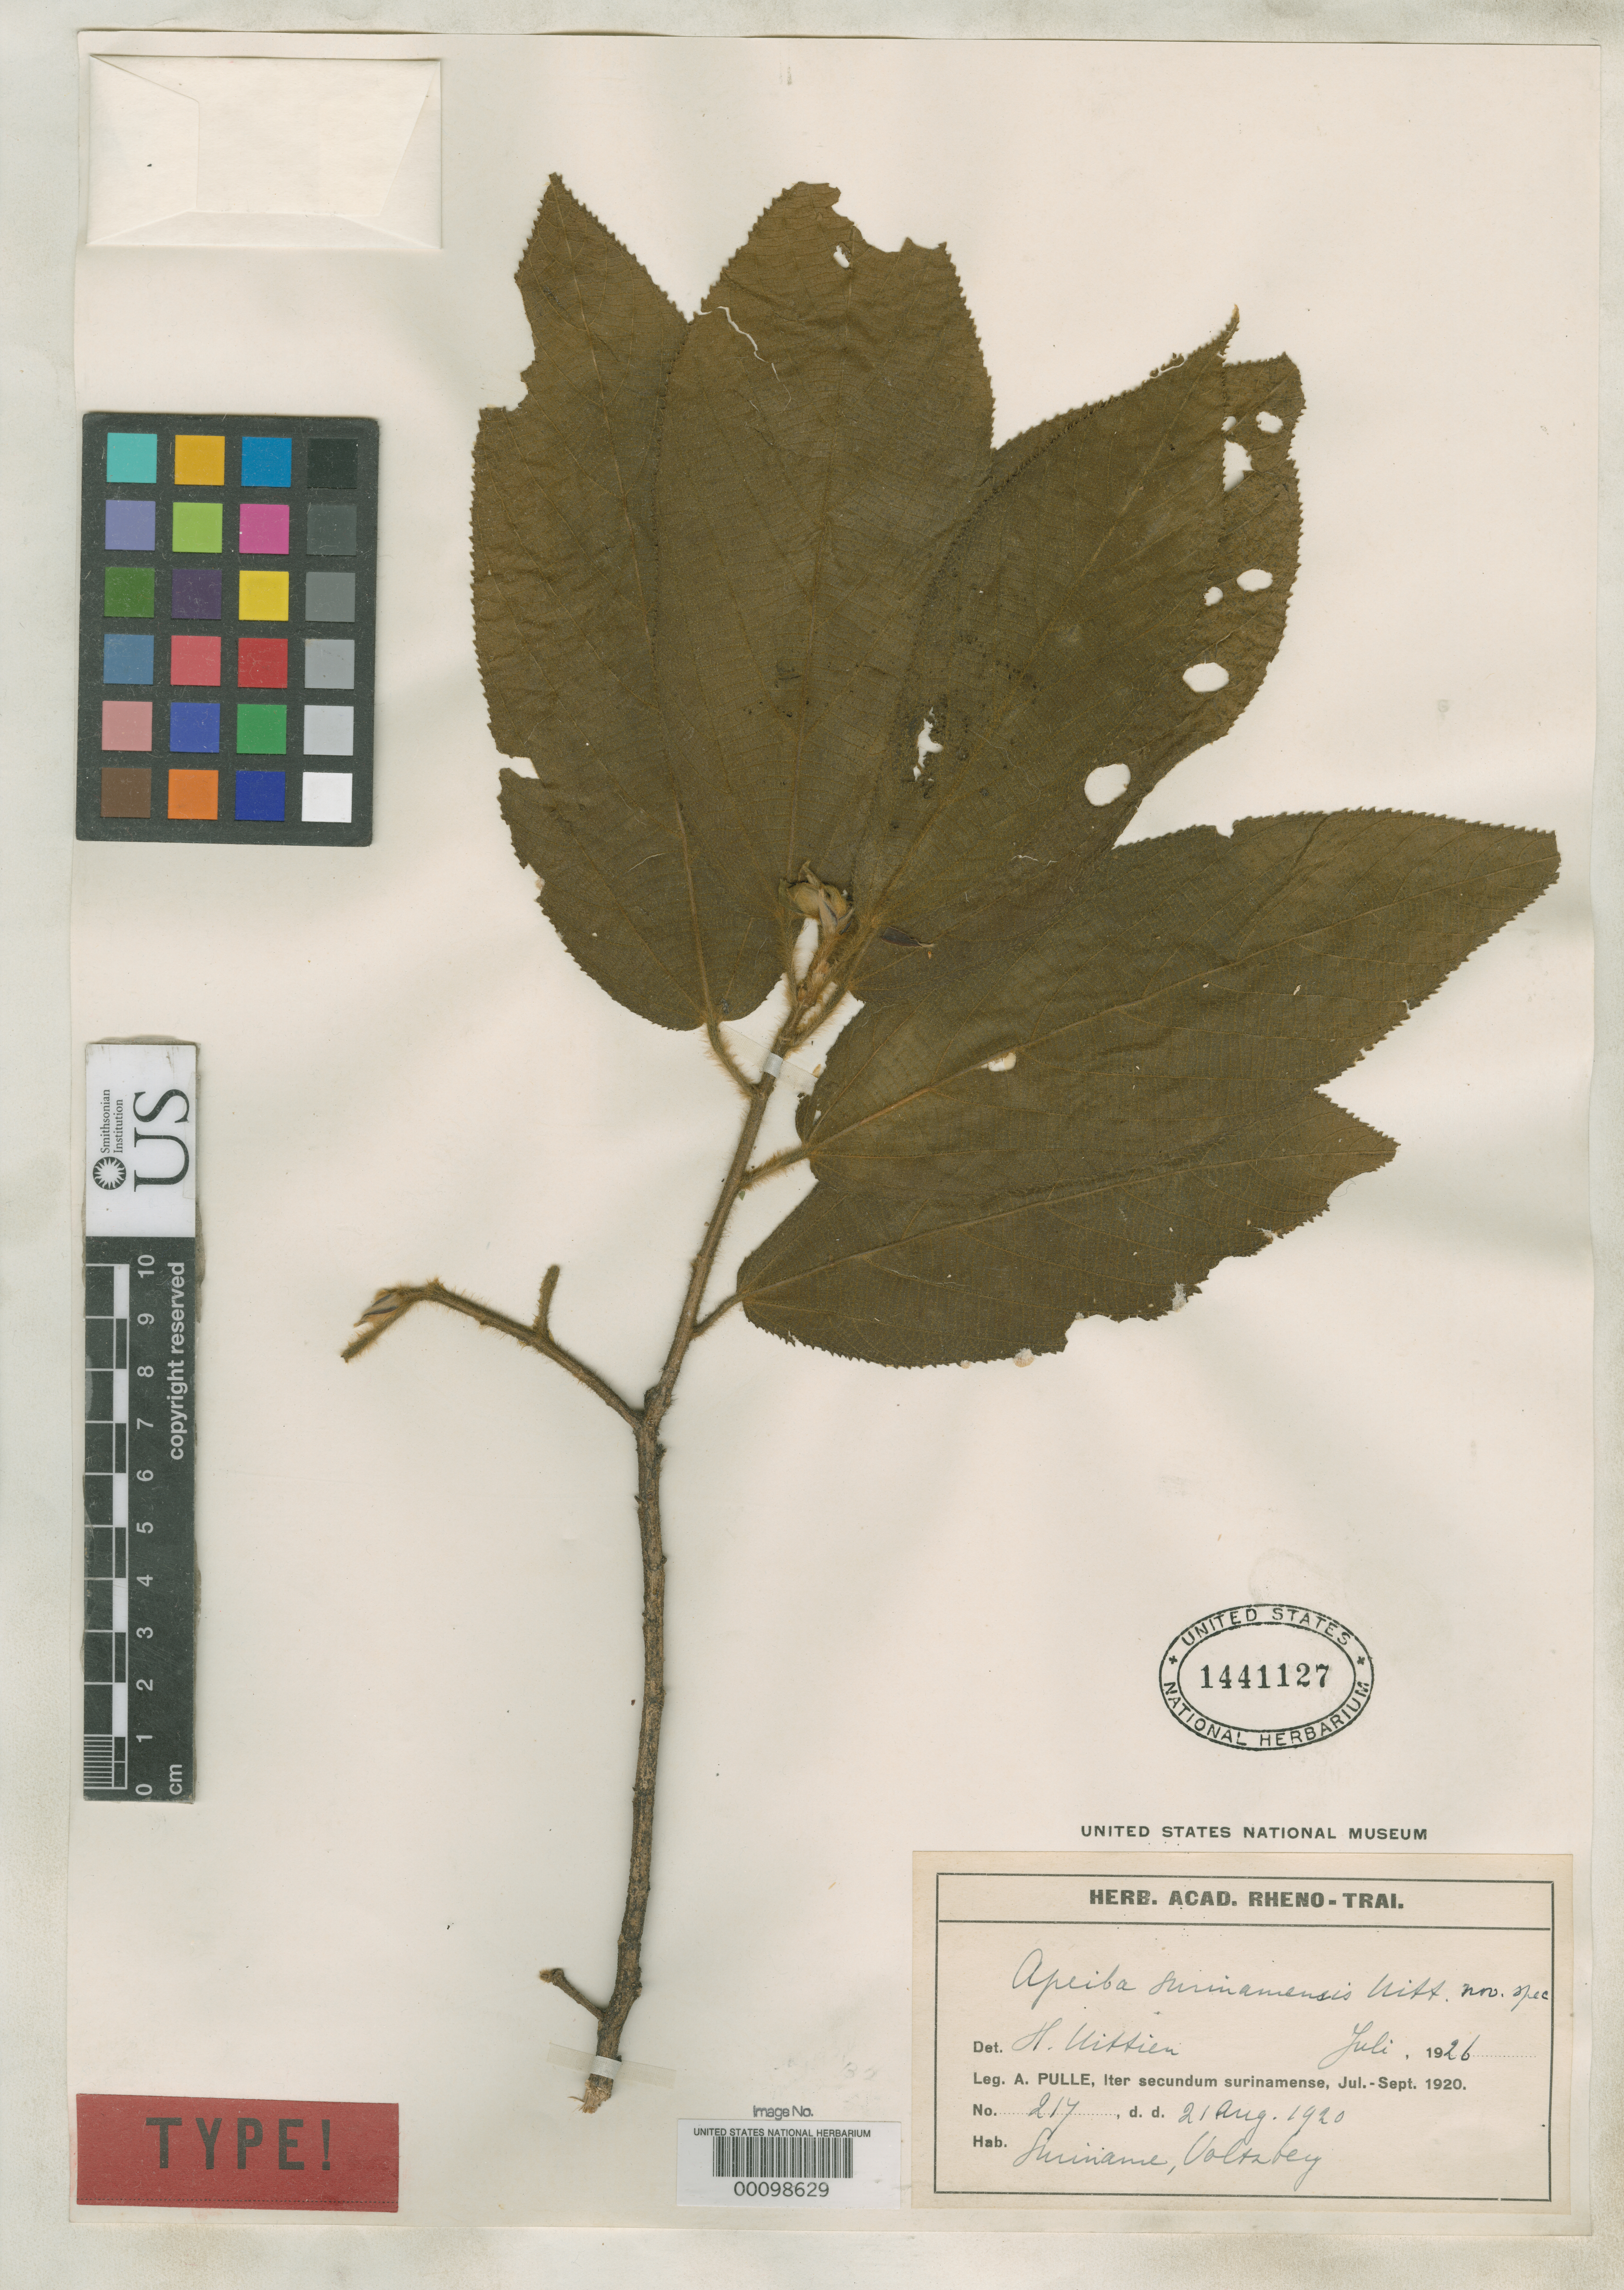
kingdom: Plantae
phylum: Tracheophyta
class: Magnoliopsida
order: Malvales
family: Malvaceae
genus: Apeiba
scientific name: Apeiba surinamensis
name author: Uittien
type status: Type Collection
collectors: A. A. Pulle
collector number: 217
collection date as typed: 21 Aug 1920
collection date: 1920-08-21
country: Suriname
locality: Voltsberg.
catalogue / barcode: US 1441127